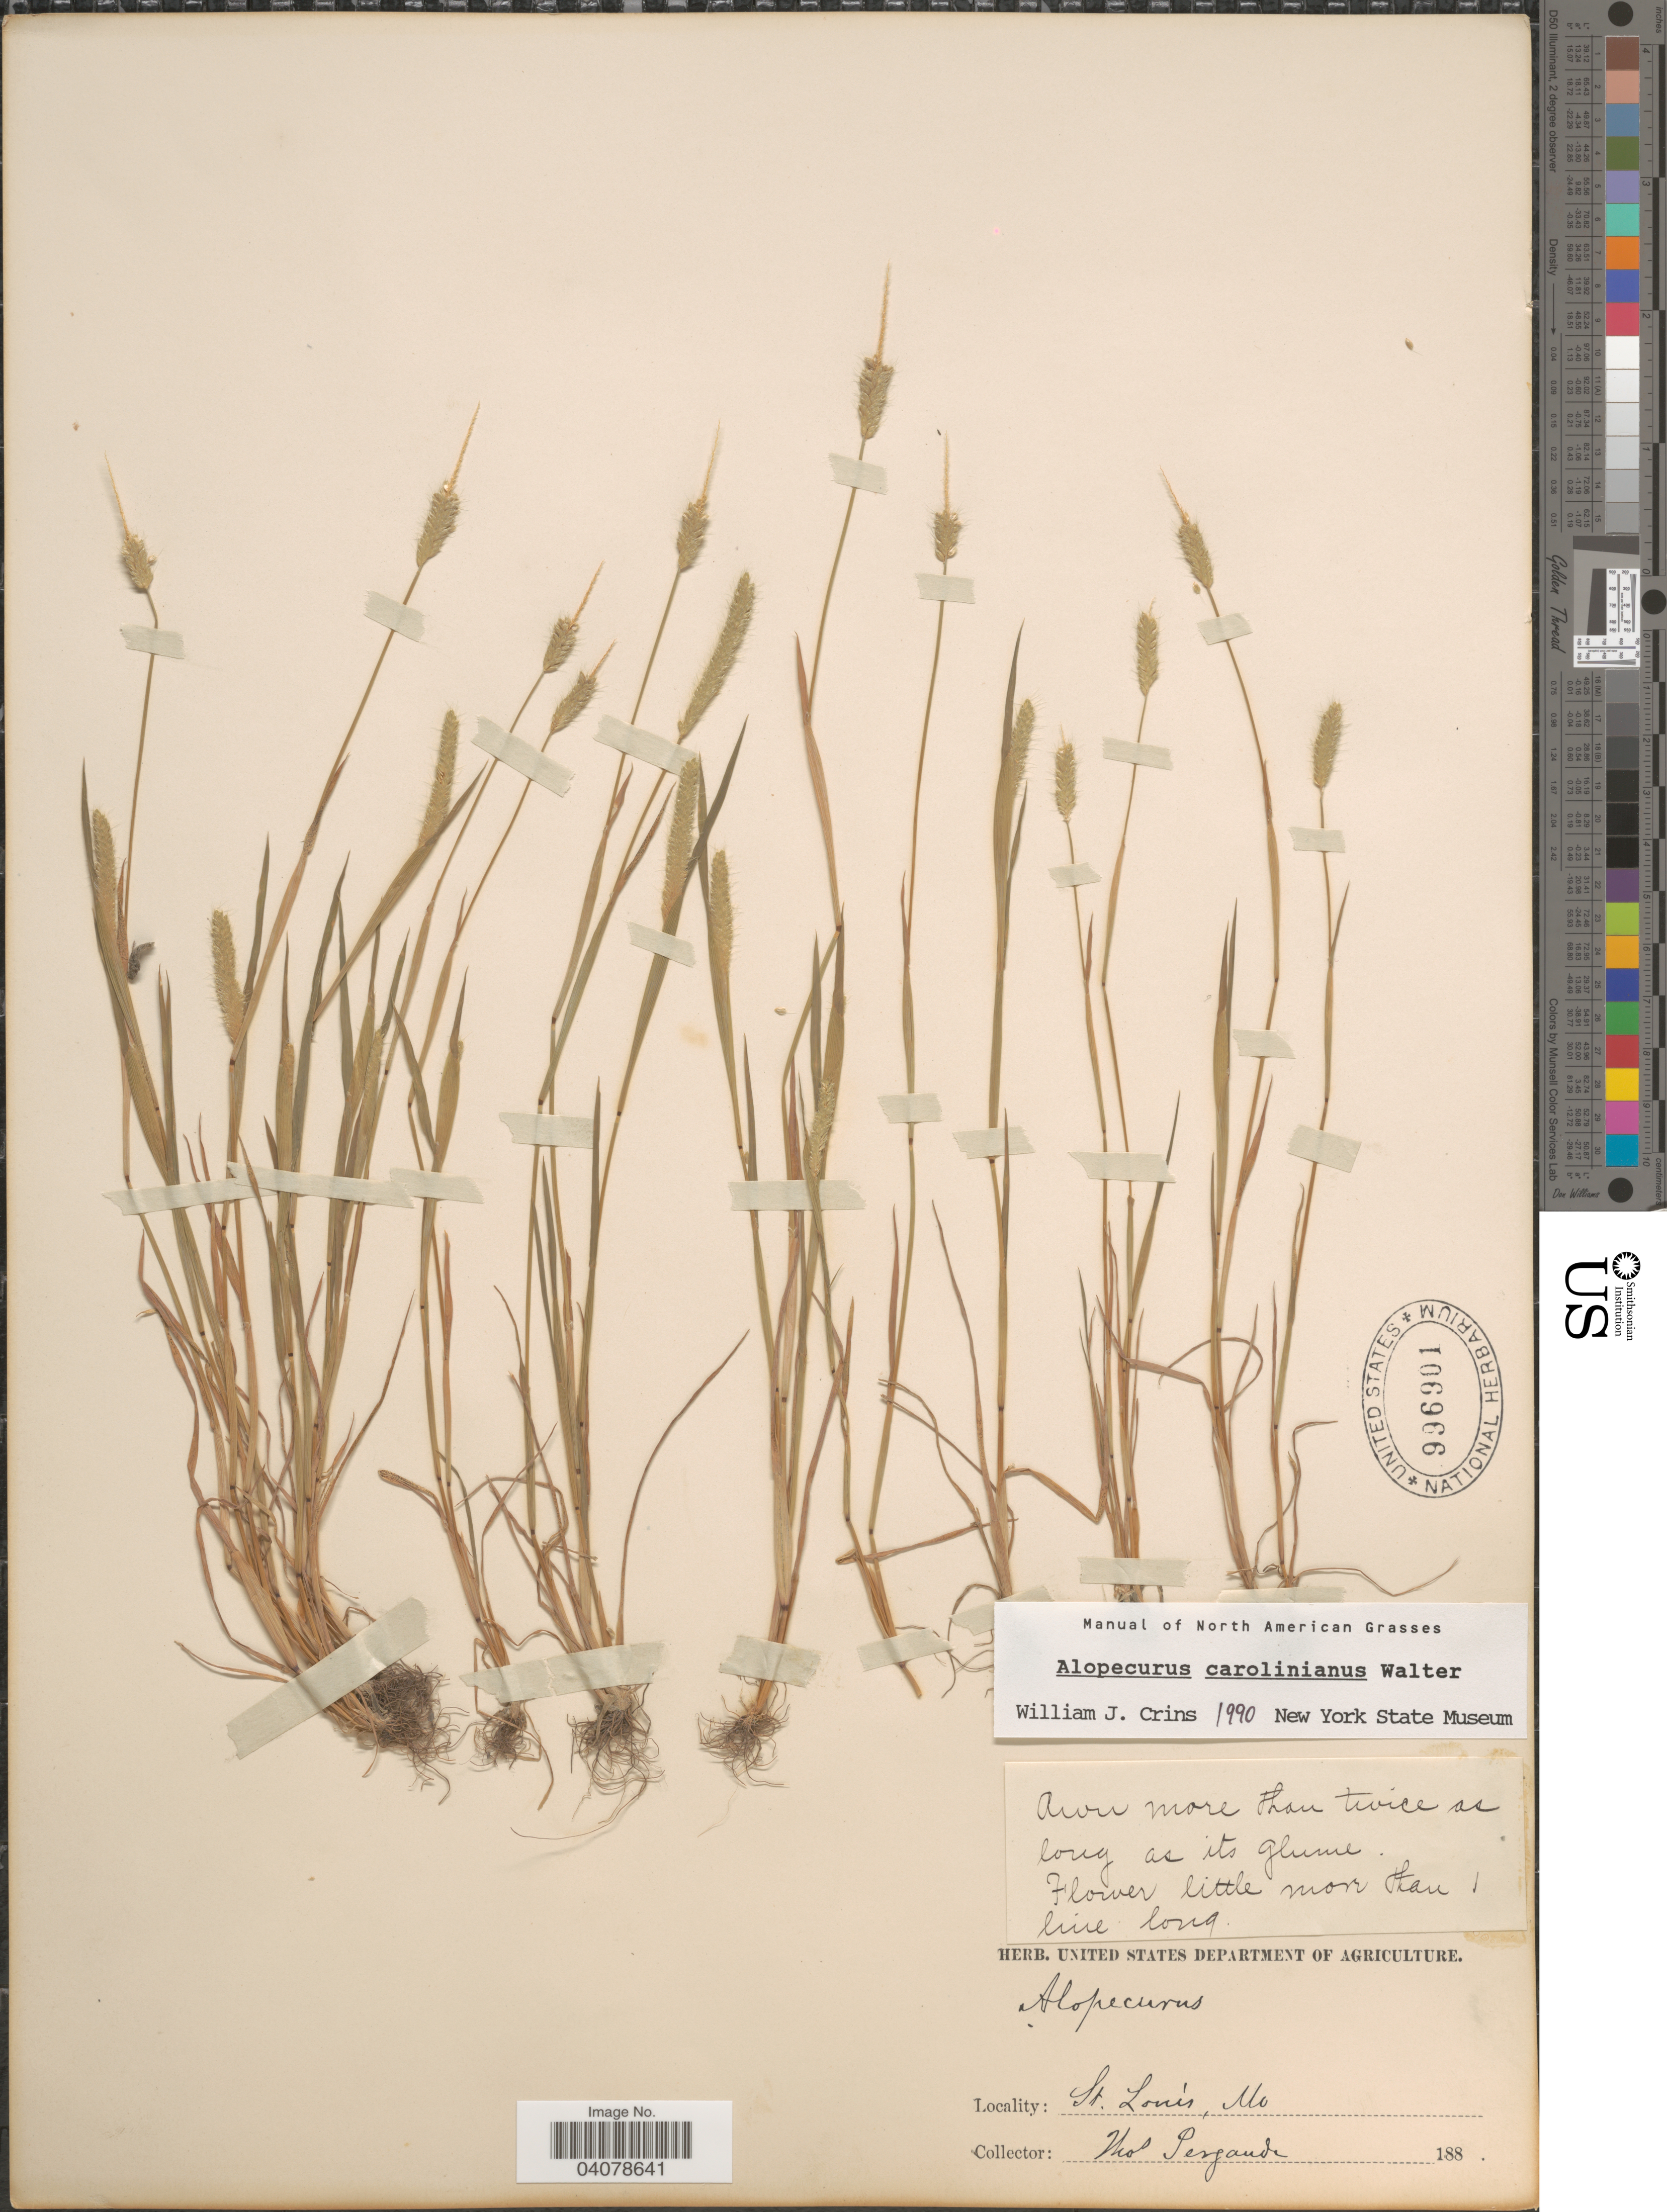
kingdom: Plantae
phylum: Tracheophyta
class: Liliopsida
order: Poales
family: Poaceae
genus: Alopecurus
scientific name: Alopecurus carolinianus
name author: Walter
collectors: T. Pergande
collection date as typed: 188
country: United States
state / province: Missouri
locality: St. Louis.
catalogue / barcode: US 996901